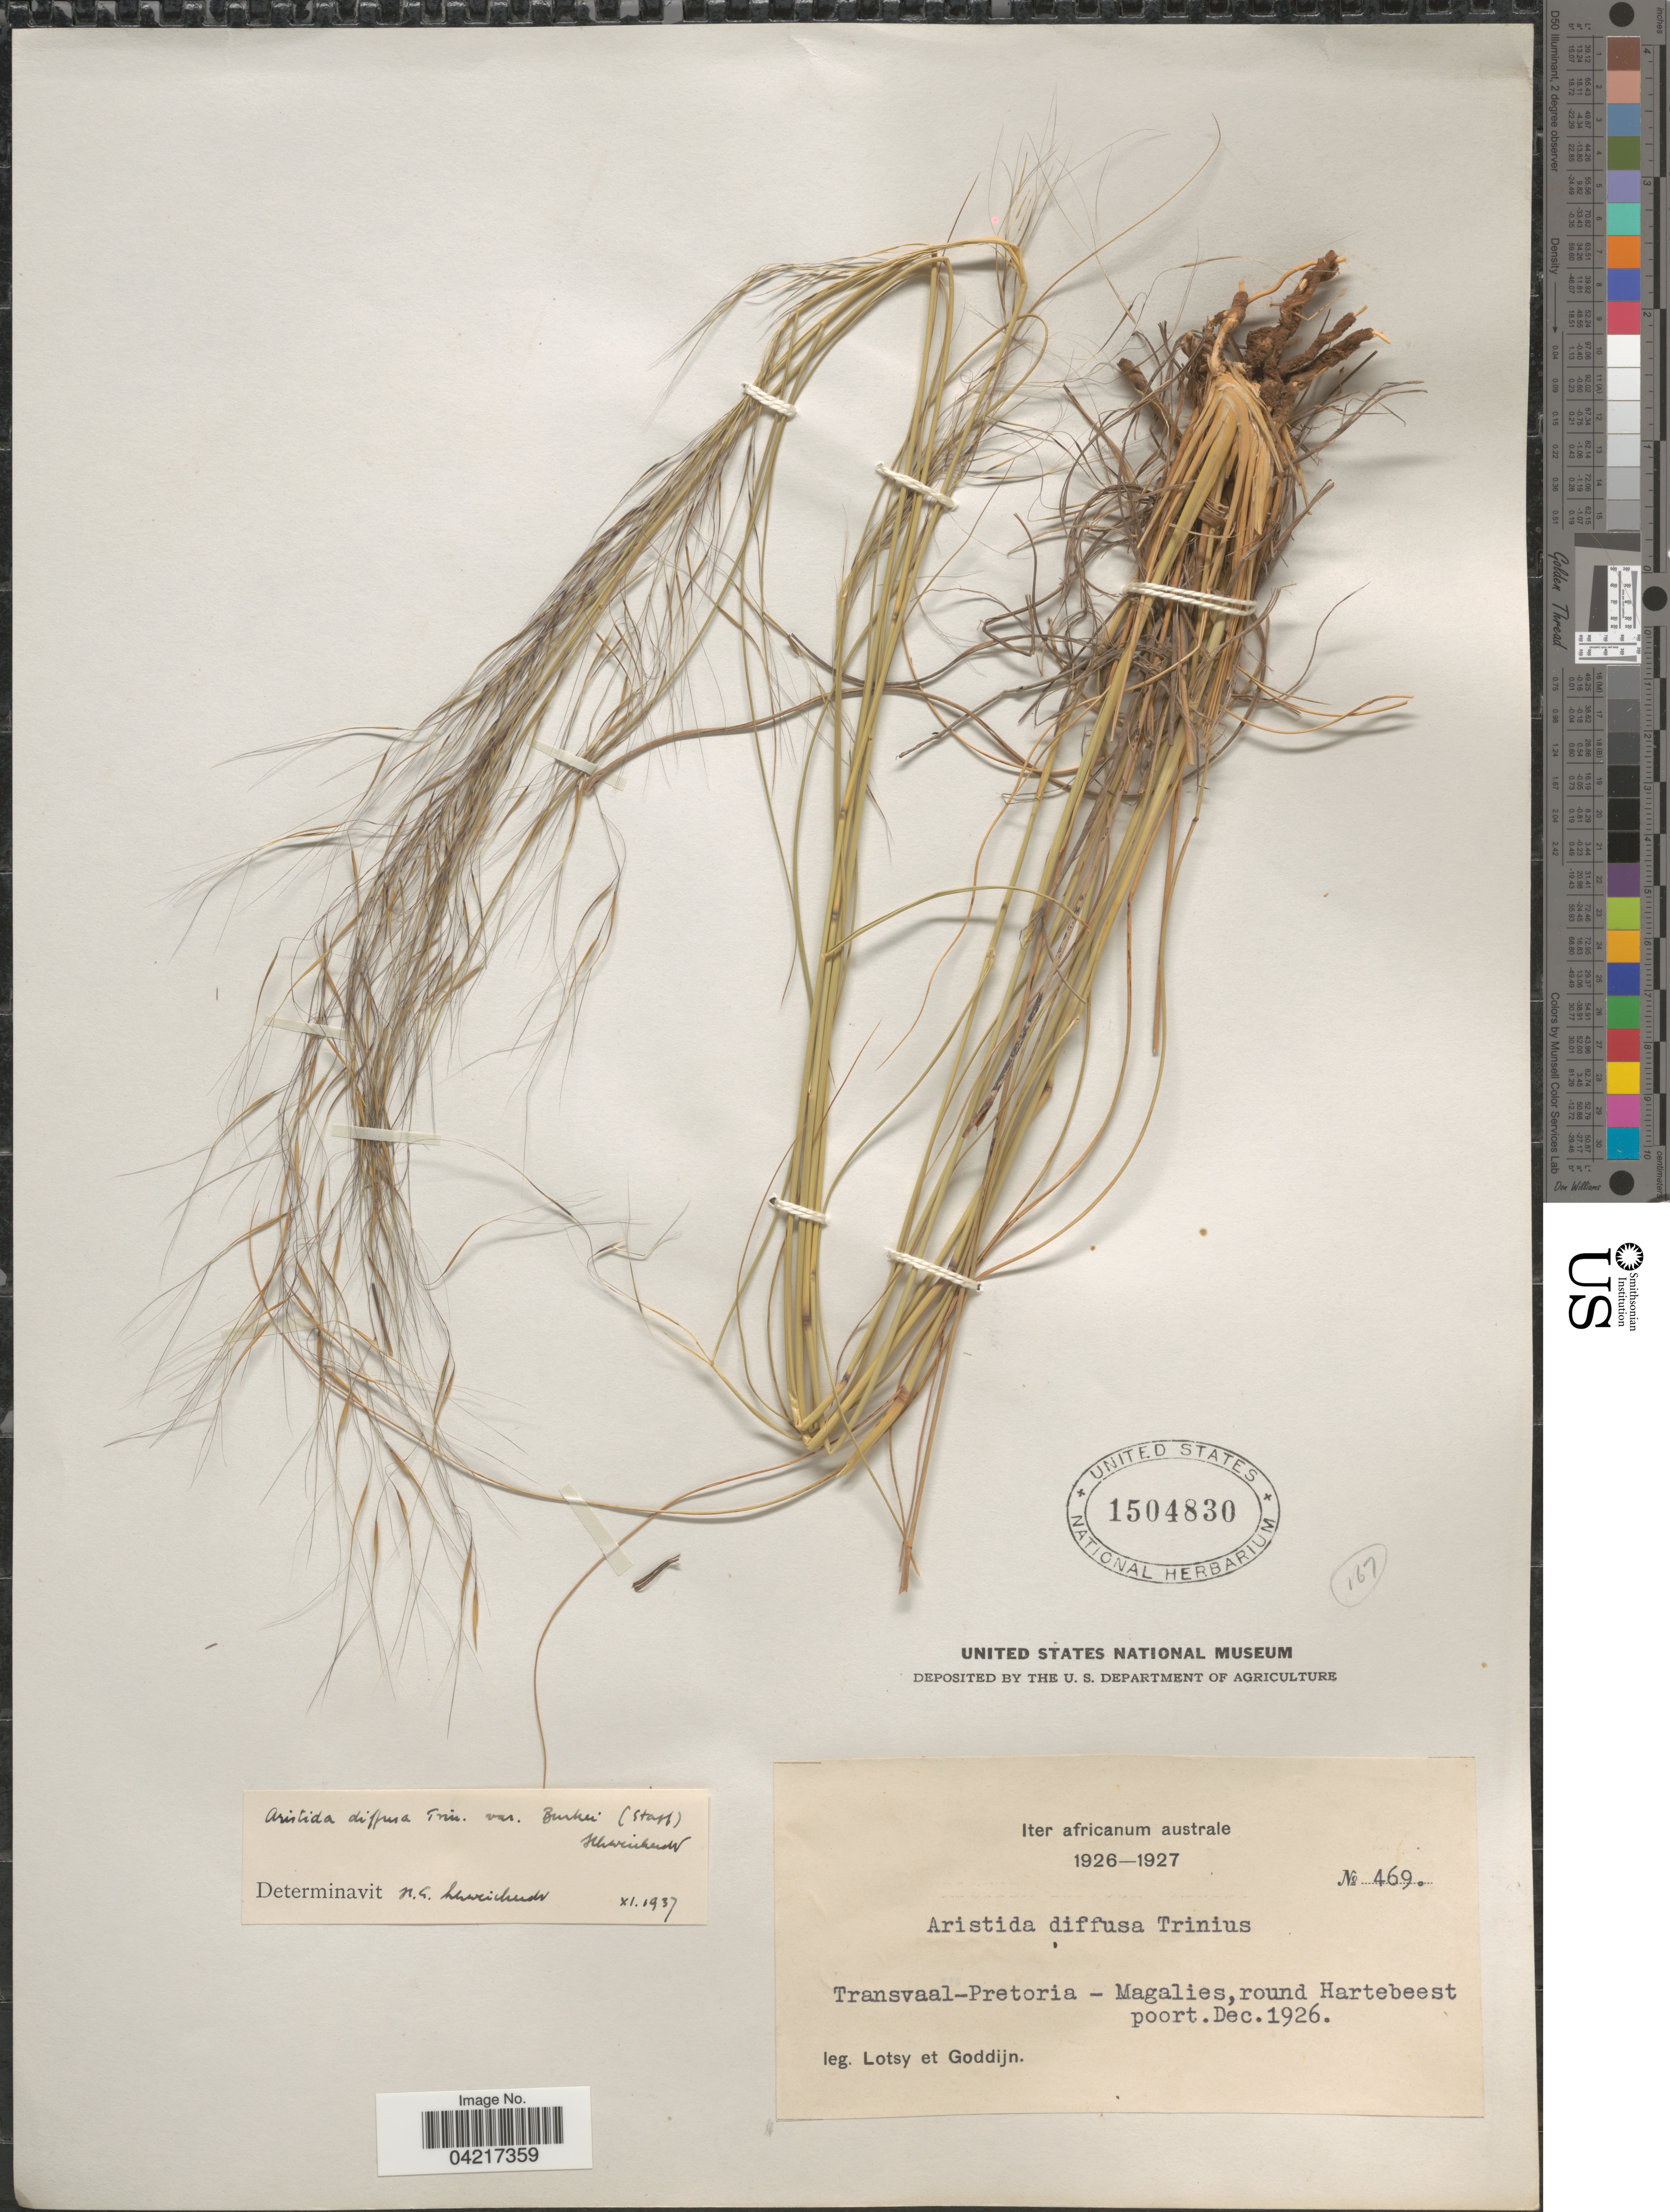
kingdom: Plantae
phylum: Tracheophyta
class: Liliopsida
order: Poales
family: Poaceae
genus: Aristida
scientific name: Aristida diffusa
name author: Trin.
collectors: Lotsy & Goddijn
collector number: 469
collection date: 1926-12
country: South Africa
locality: Iter africanum australe1926-1927. Transvaal-Pretoria - Magalies, round Hartebeest poort.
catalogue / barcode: US 1504830